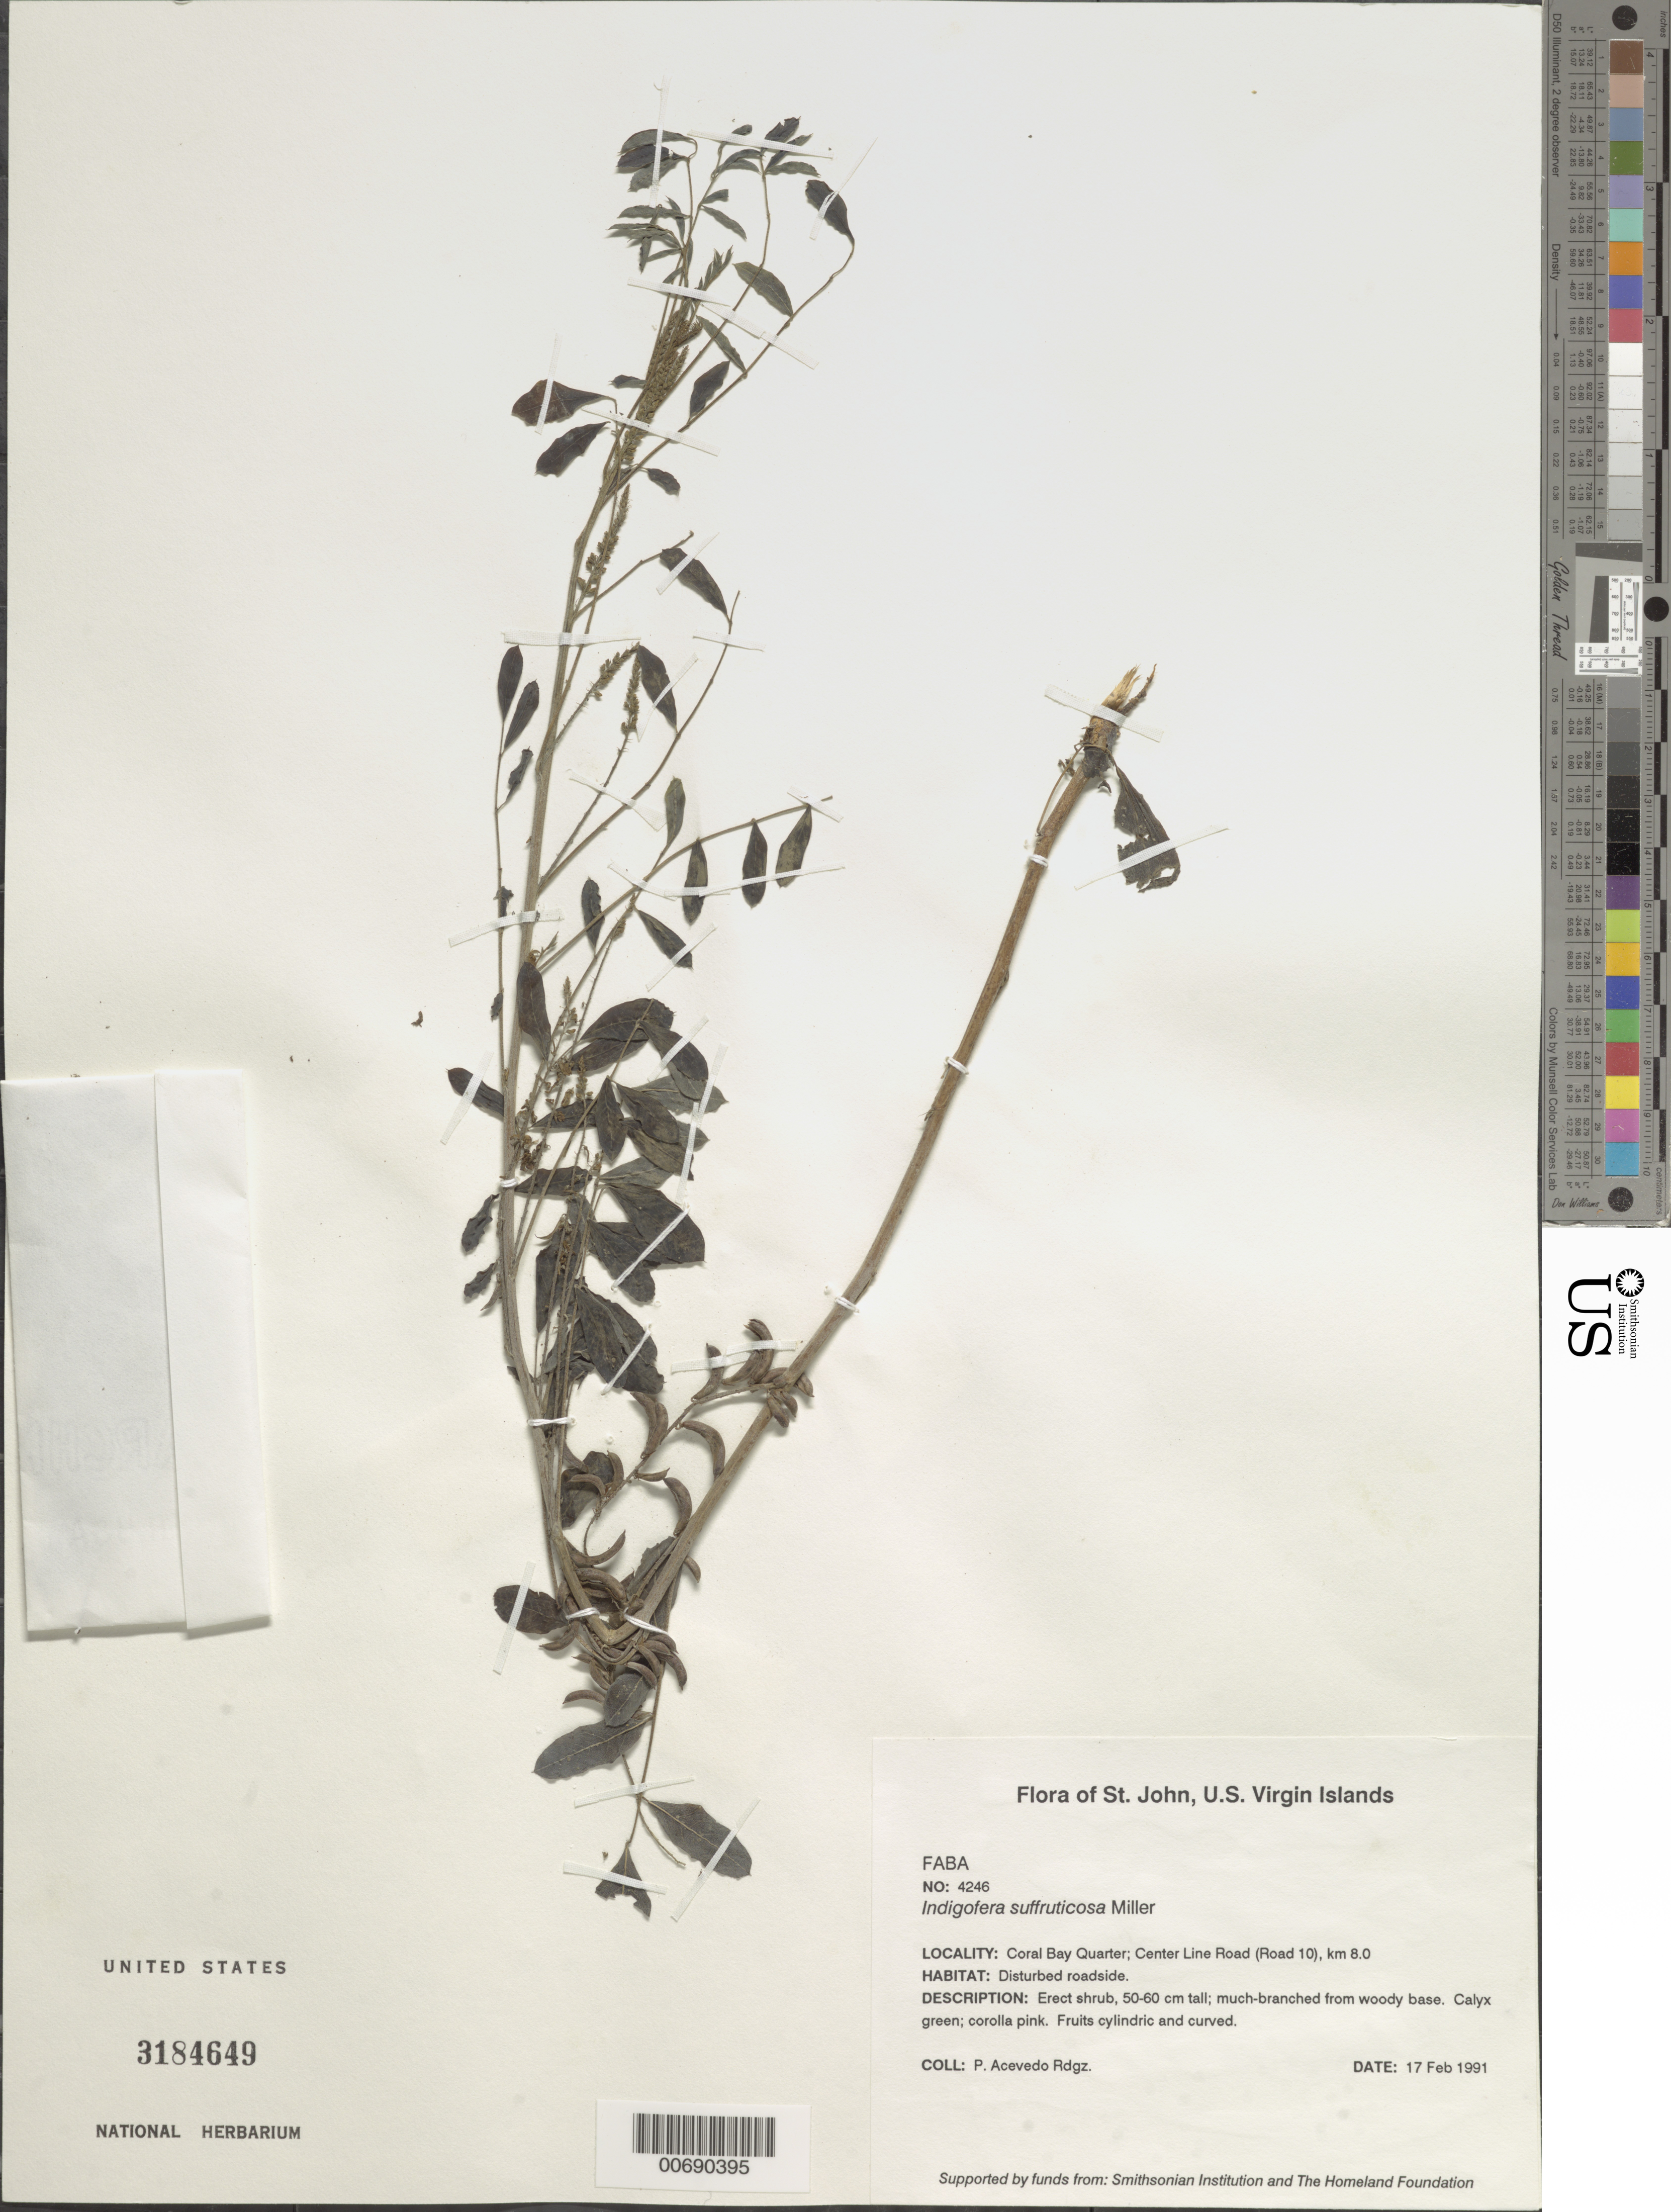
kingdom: Plantae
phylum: Tracheophyta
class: Magnoliopsida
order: Fabales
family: Fabaceae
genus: Indigofera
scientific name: Indigofera suffruticosa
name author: Mill.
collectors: P. Acevedo-Rodr.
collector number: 4246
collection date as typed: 17 Feb 1991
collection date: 1991-02-17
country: U.S. Virgin Islands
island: St. John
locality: Coral Bay Quarter; Center Line Road (Road 10), km 8.0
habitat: Disturbed roadside.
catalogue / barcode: US 3184649